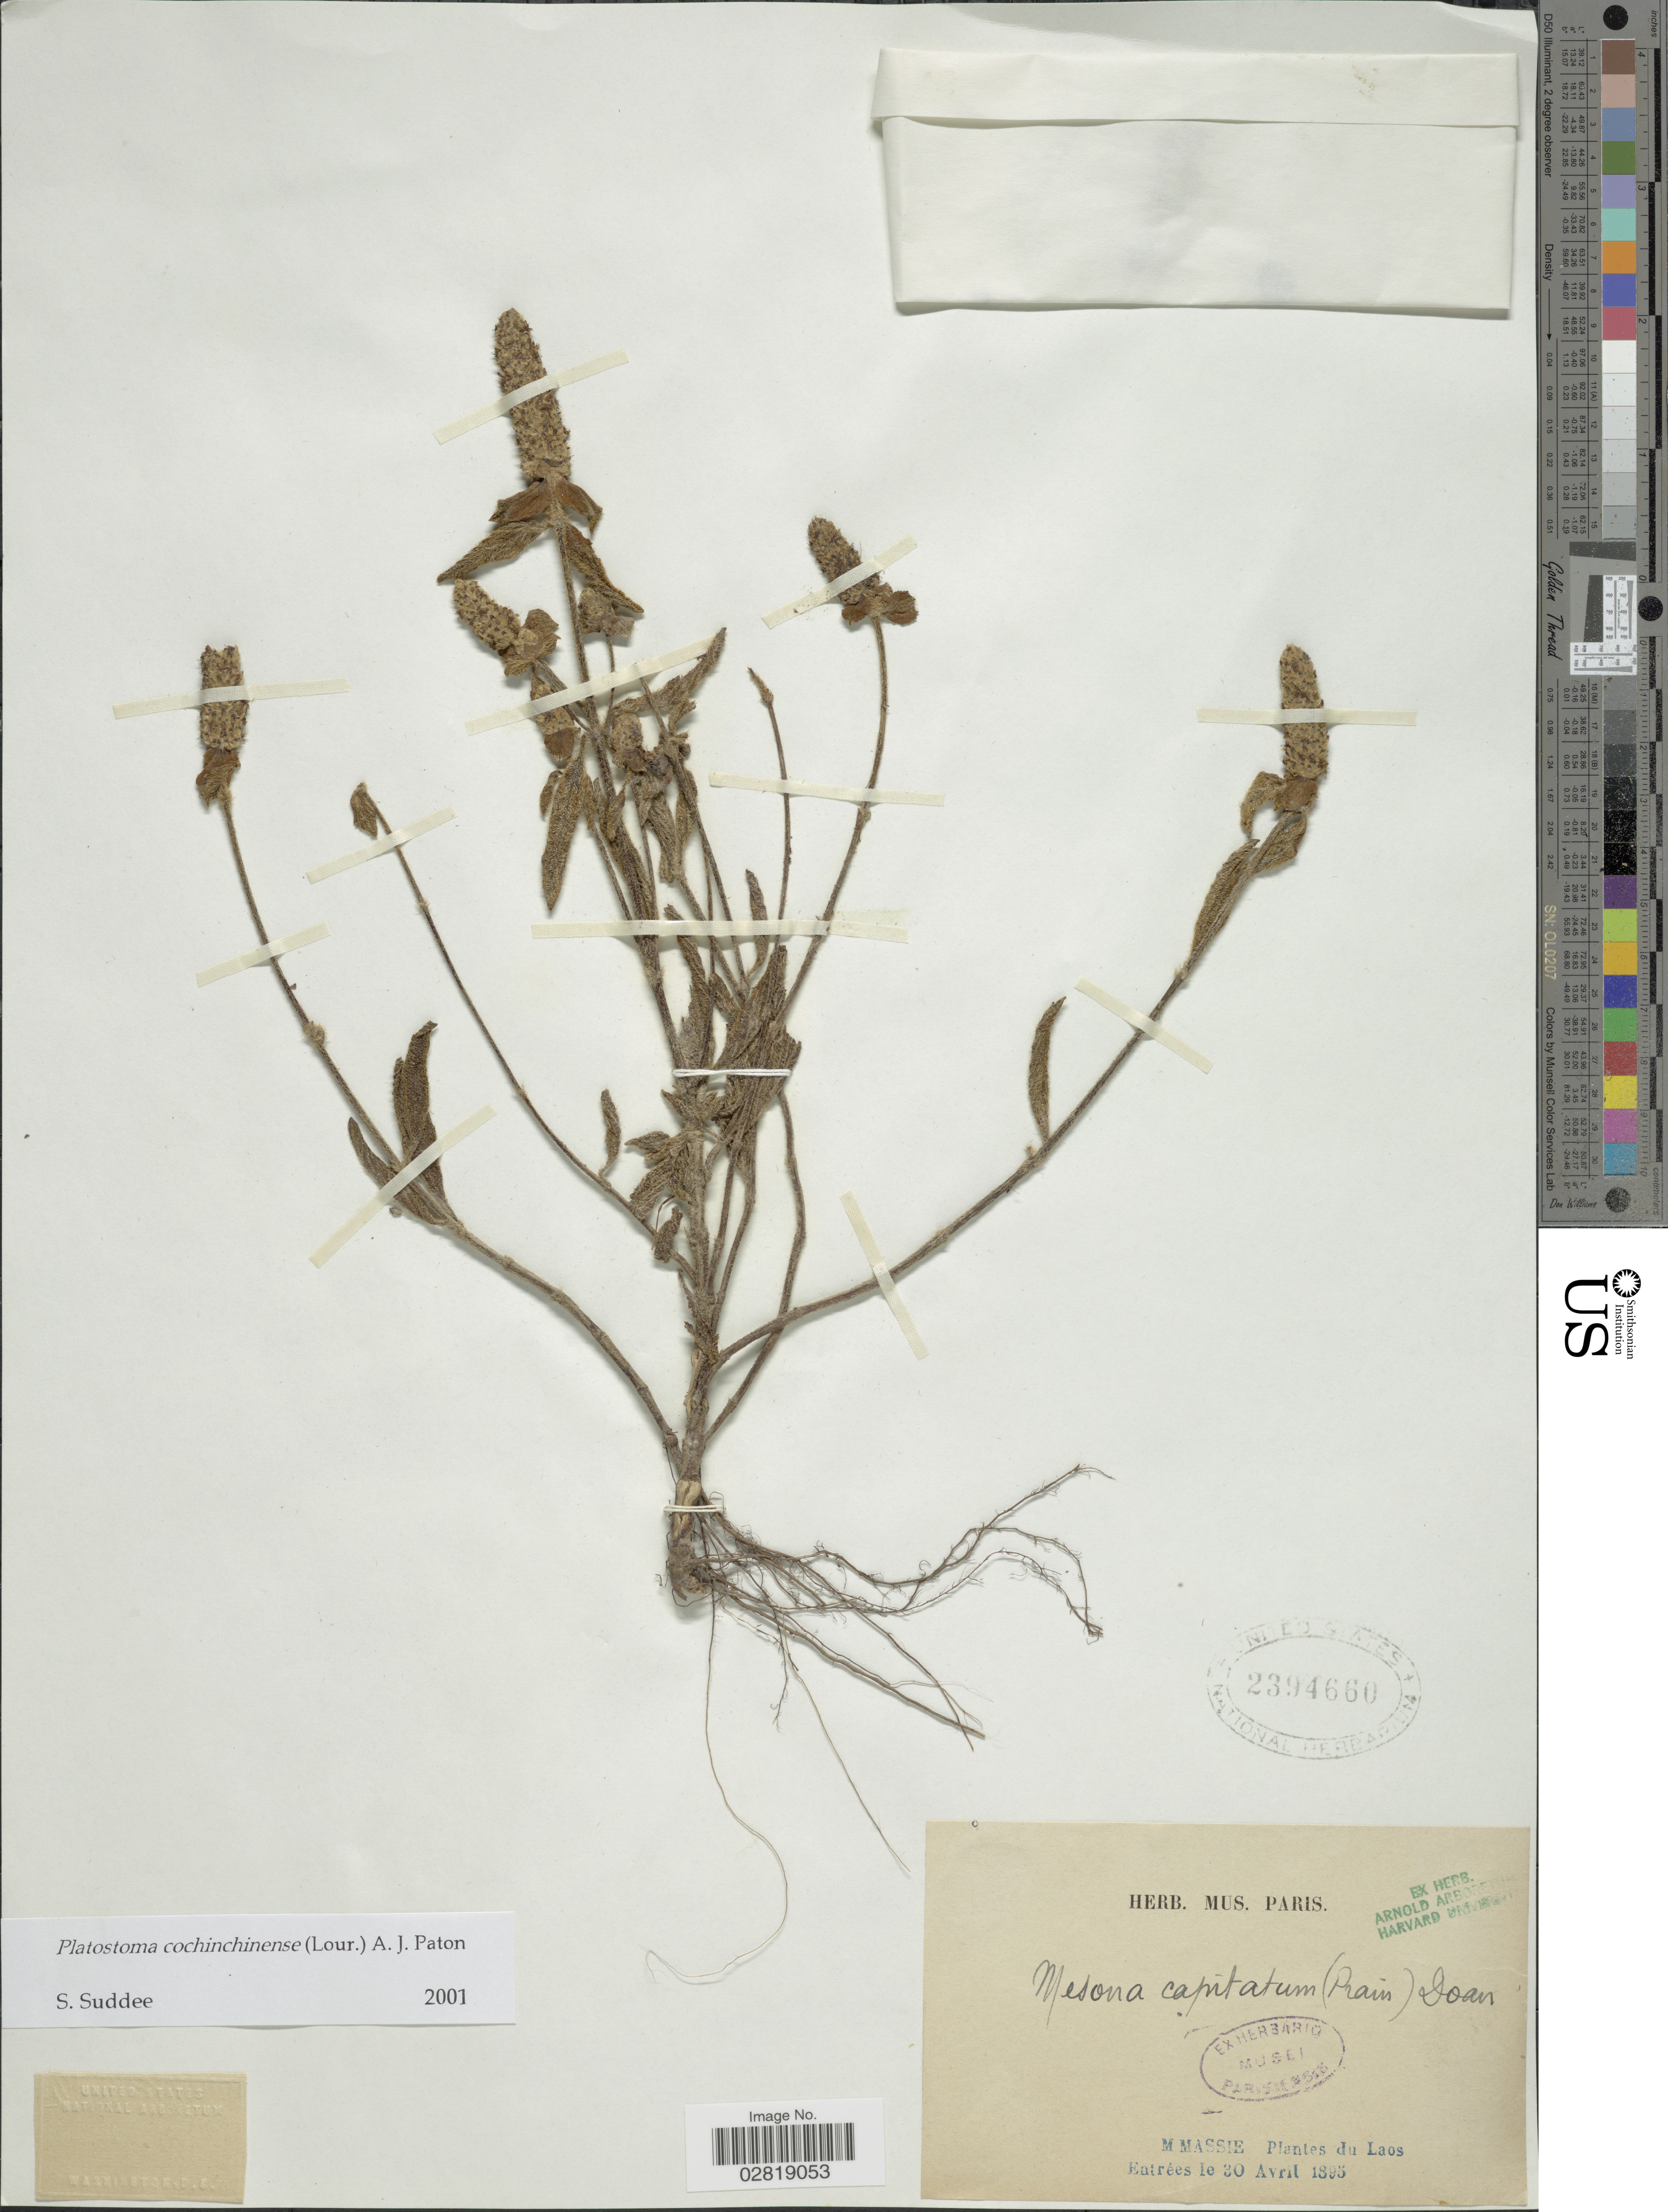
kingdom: Plantae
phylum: Tracheophyta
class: Magnoliopsida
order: Lamiales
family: Lamiaceae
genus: Platostoma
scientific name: Platostoma cochinchinense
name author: (Lour.) A.J. Paton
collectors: M. Massie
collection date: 1895-04-30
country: Laos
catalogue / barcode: US 2394660